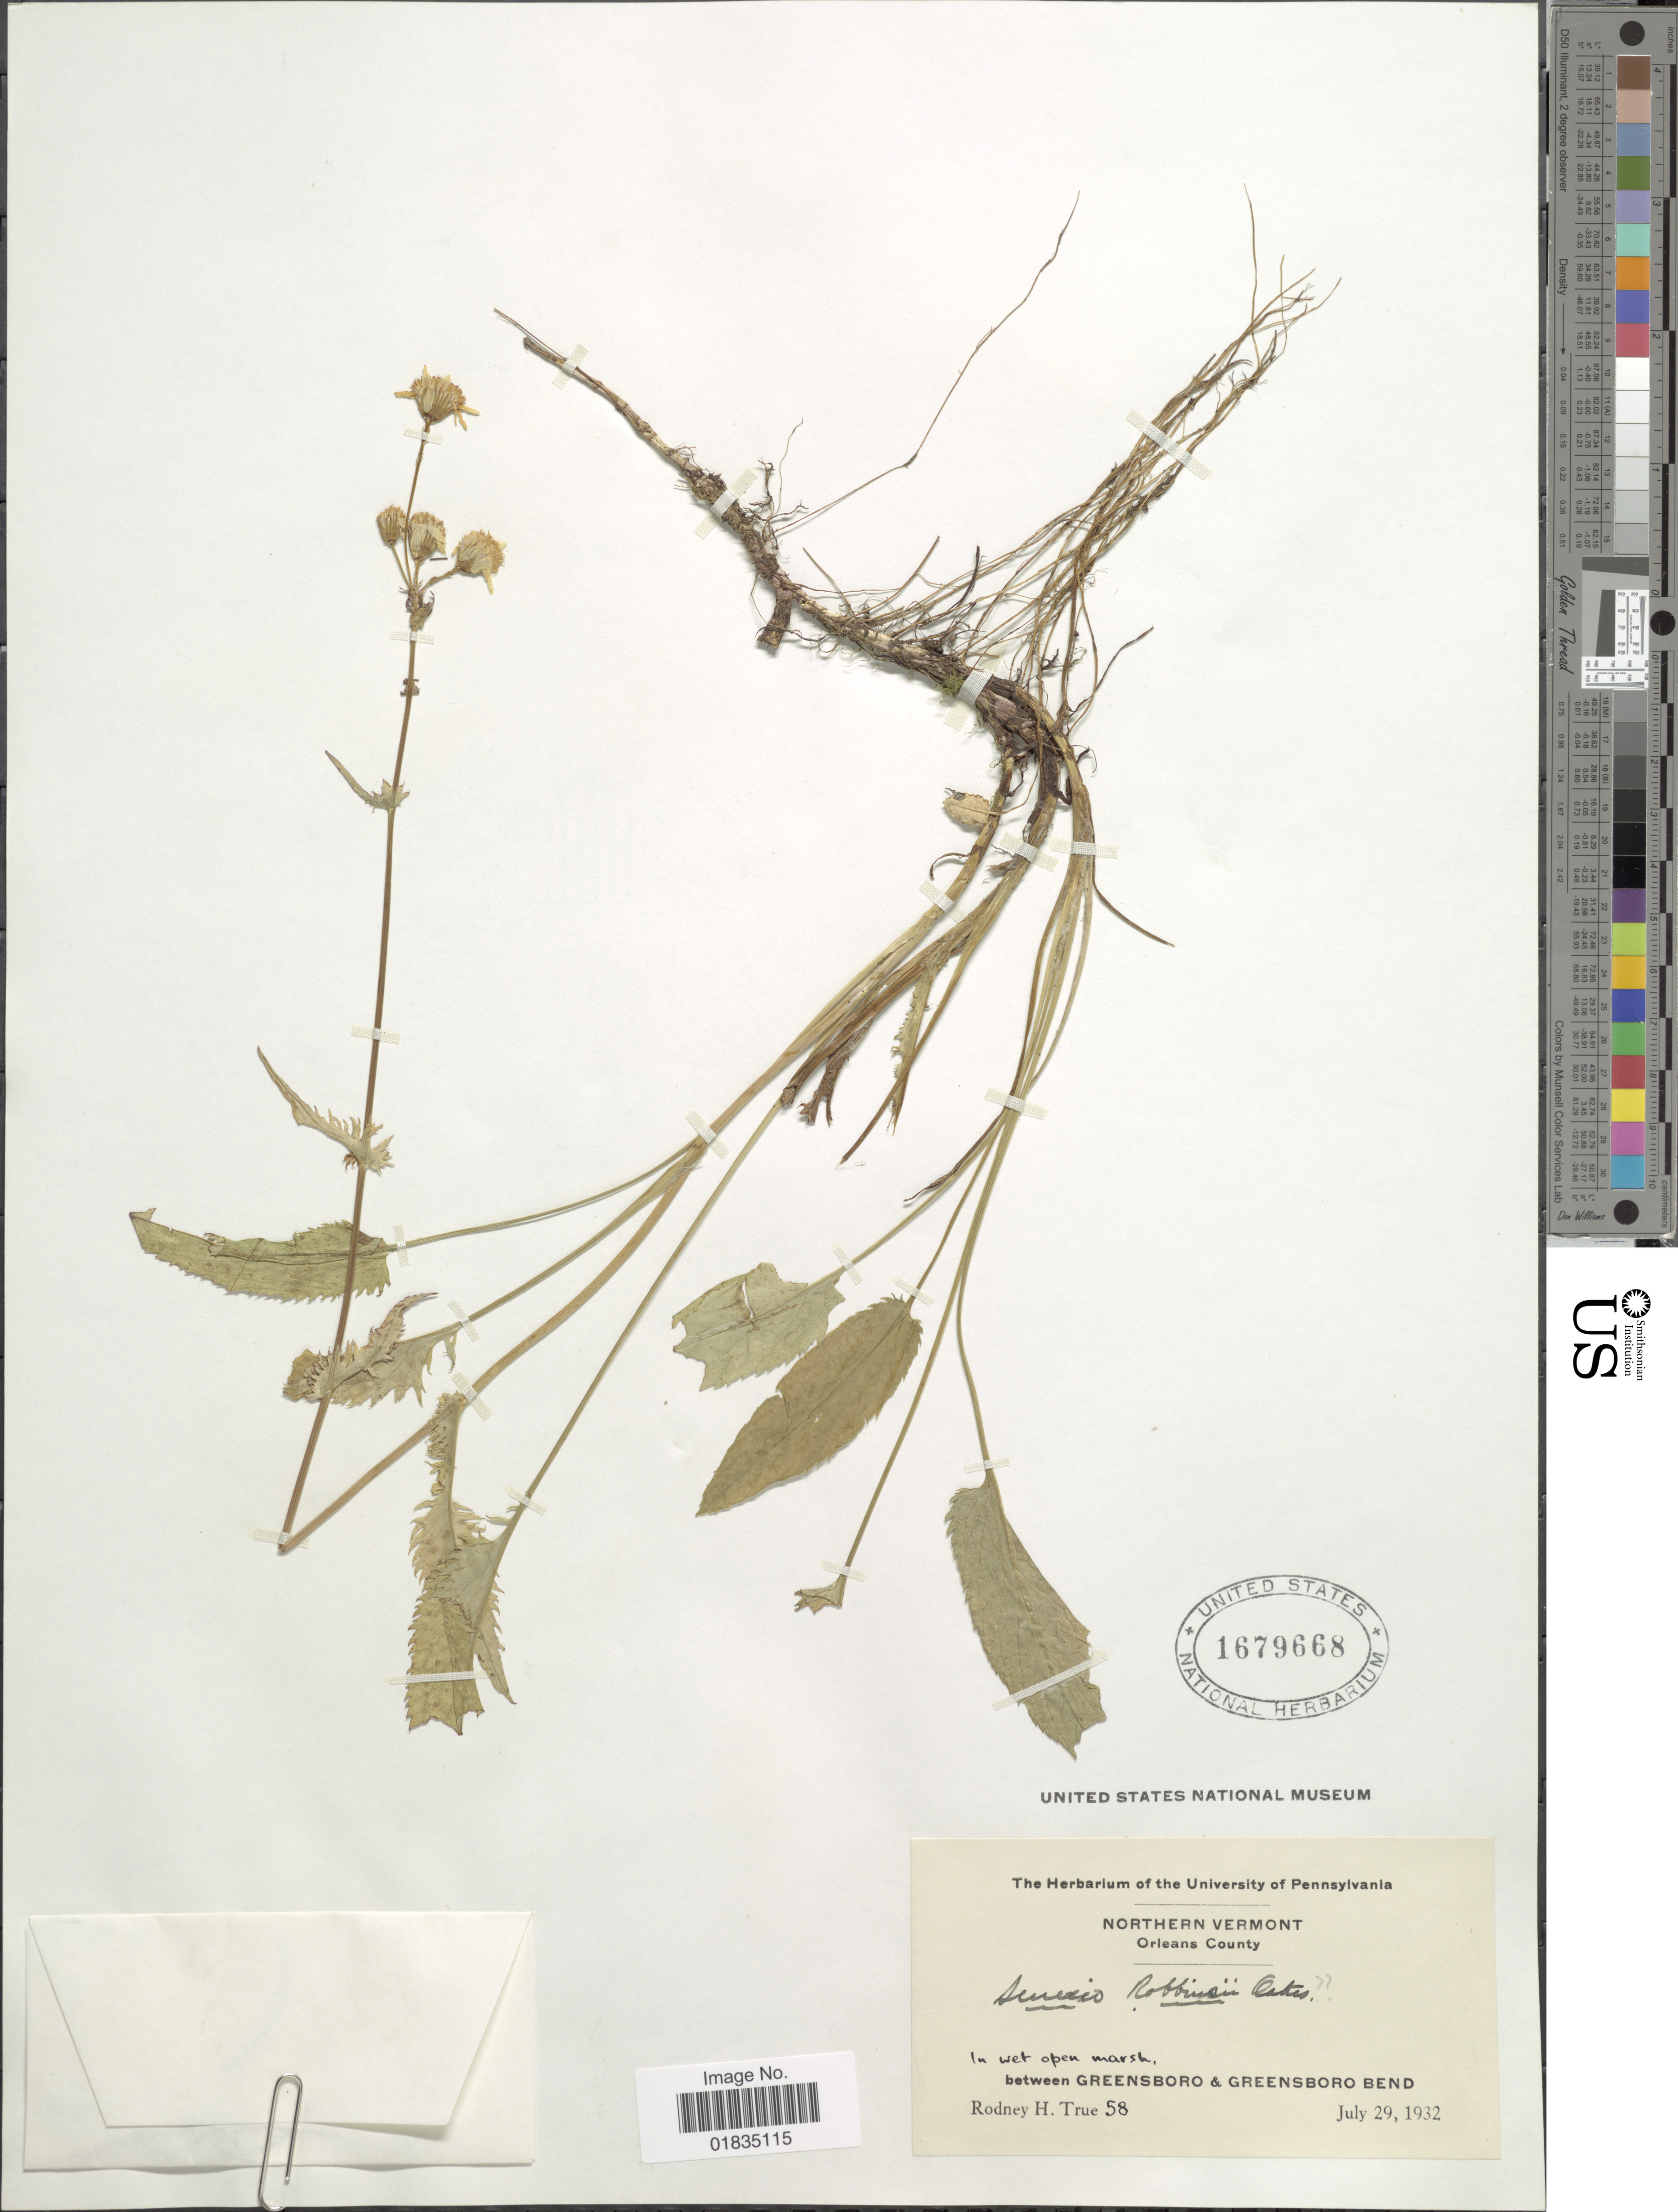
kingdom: Plantae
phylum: Tracheophyta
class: Magnoliopsida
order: Asterales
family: Asteraceae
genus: Packera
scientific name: Packera schweinitziana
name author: (Nutt.) W.A. Weber & Á. Löve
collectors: R. H. True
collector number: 58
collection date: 1932-07-29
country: United States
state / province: Vermont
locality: Northern Vermont, Orleans County, between Greensboro & Greensboro Bend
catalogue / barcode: US 1679668